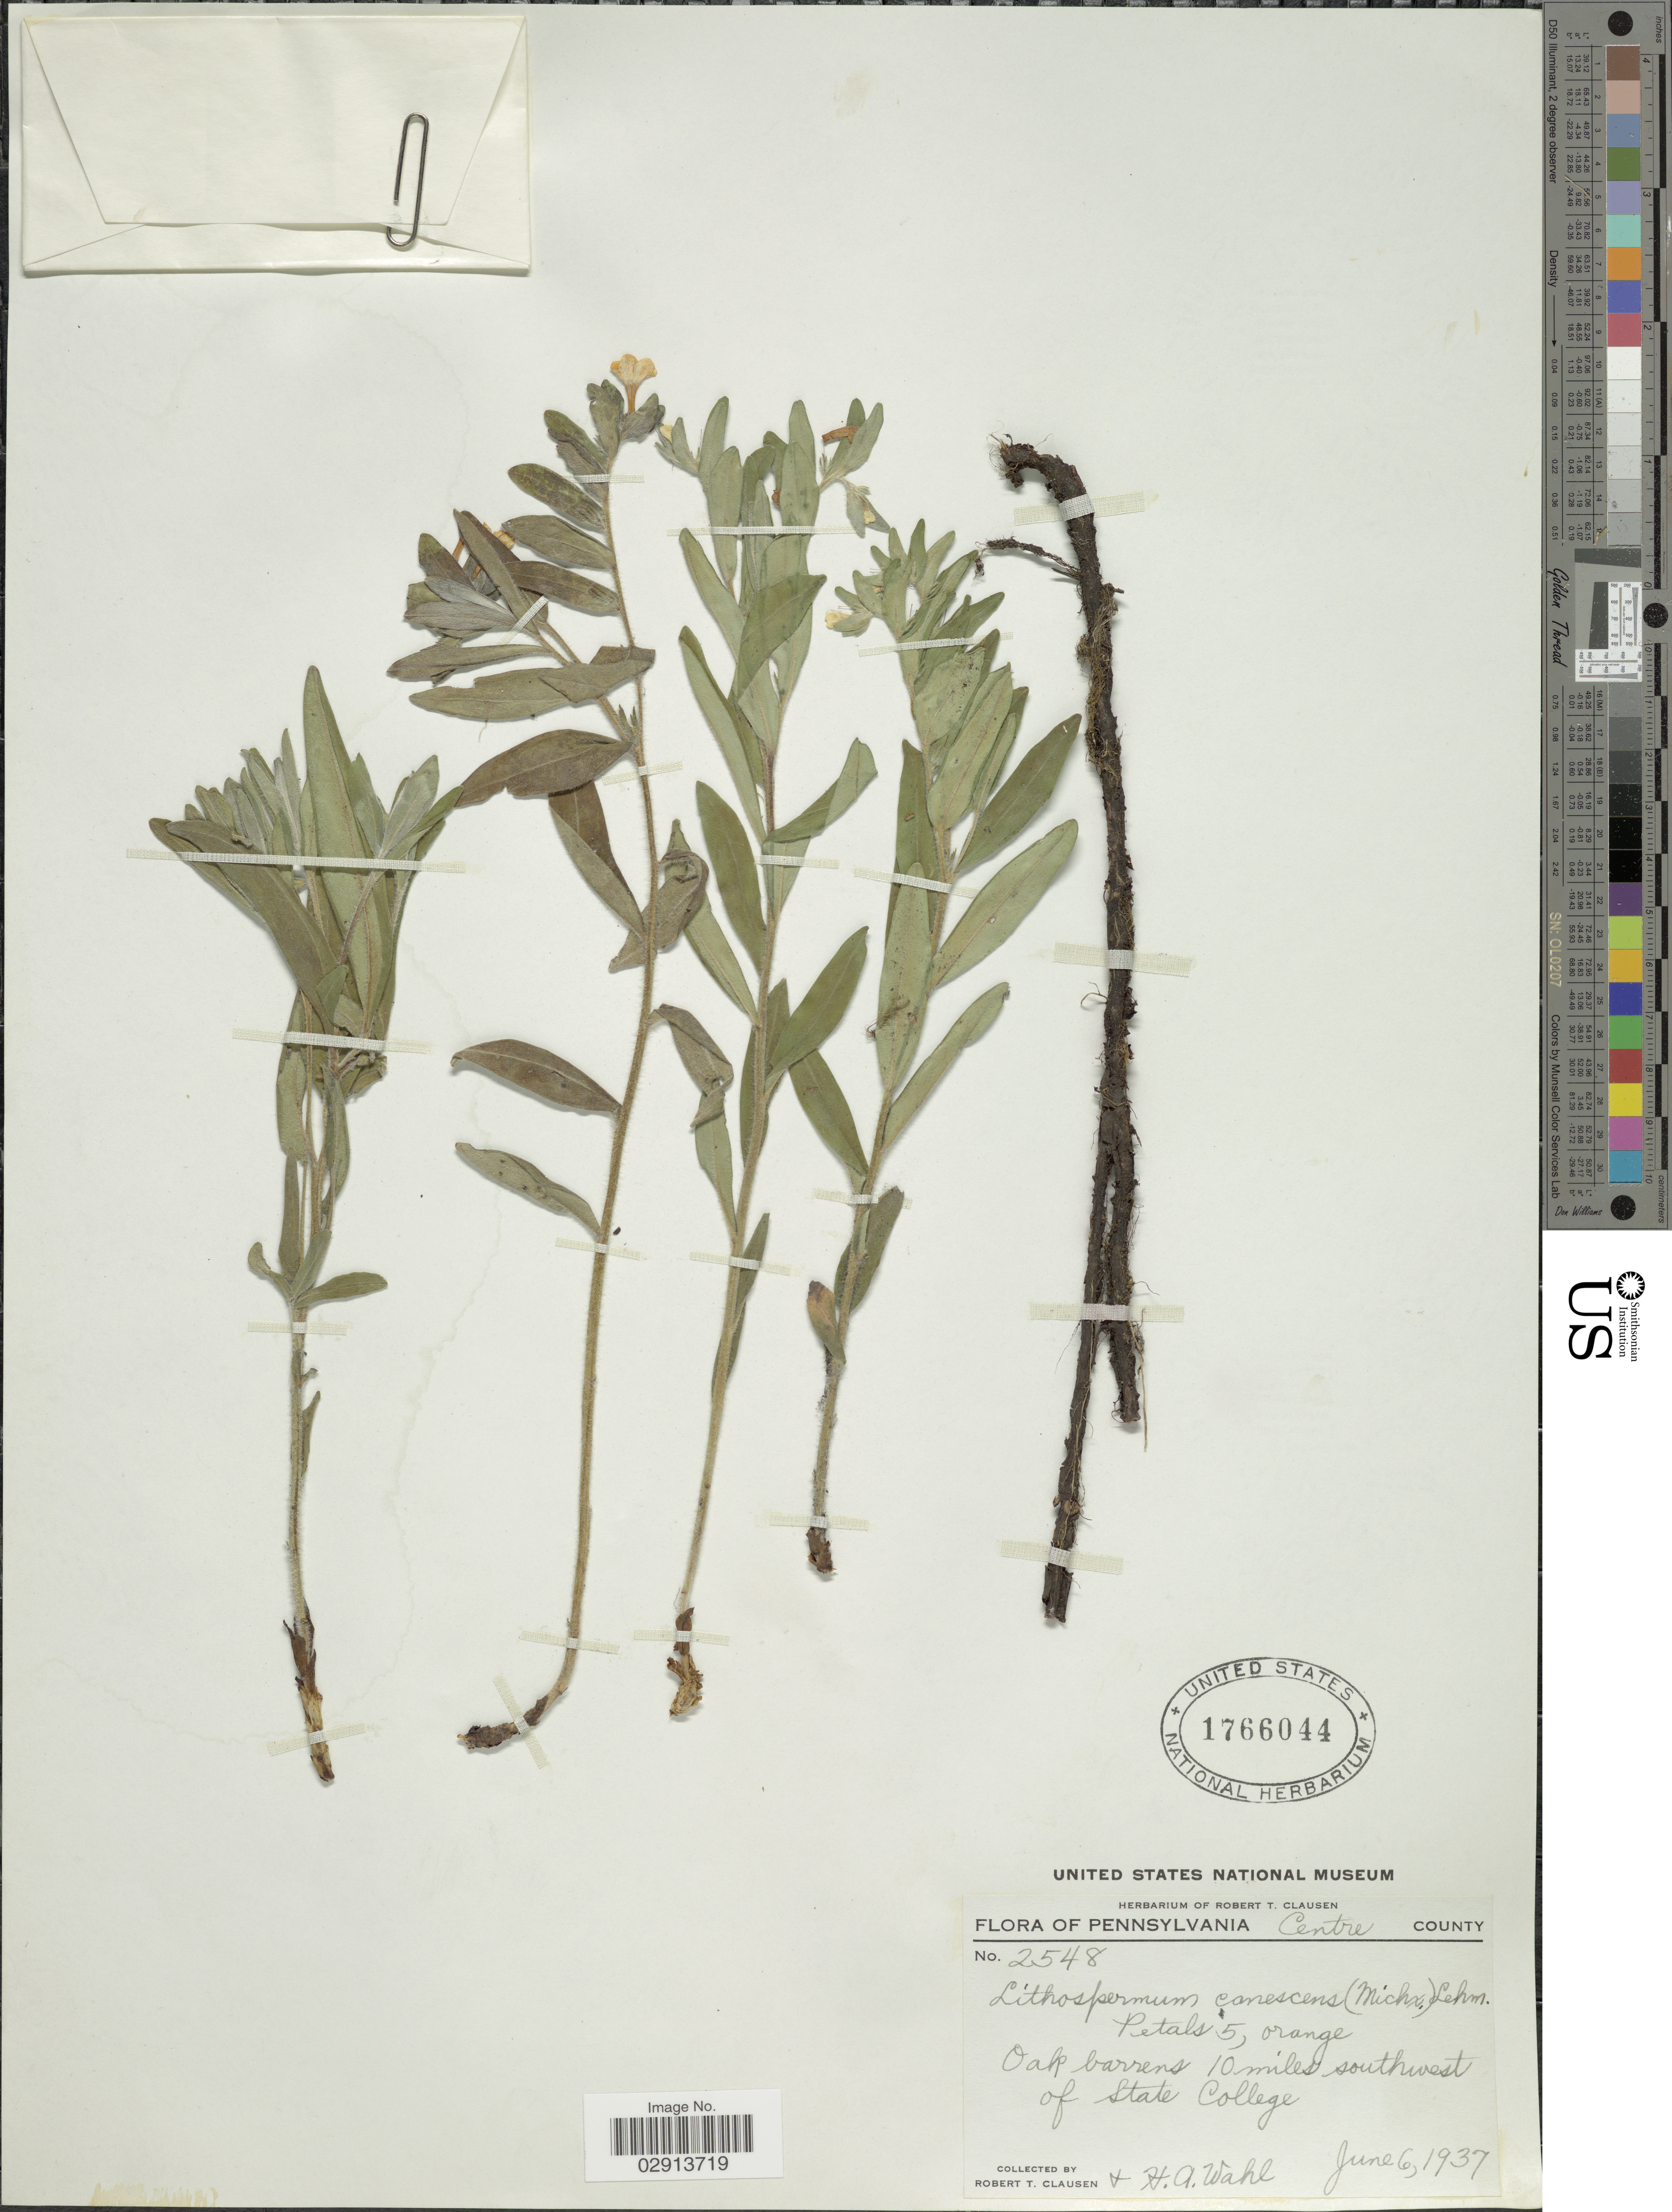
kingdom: Plantae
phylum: Tracheophyta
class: Magnoliopsida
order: Boraginales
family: Boraginaceae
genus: Lithospermum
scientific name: Lithospermum canescens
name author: (Michx.) Lehm.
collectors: R. T. Clausen & H. A. Wahl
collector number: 2548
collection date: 1937-06-06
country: United States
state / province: Pennsylvania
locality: Centre County. Oak barrens 10 miles southwest of State College.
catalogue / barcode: US 1766044